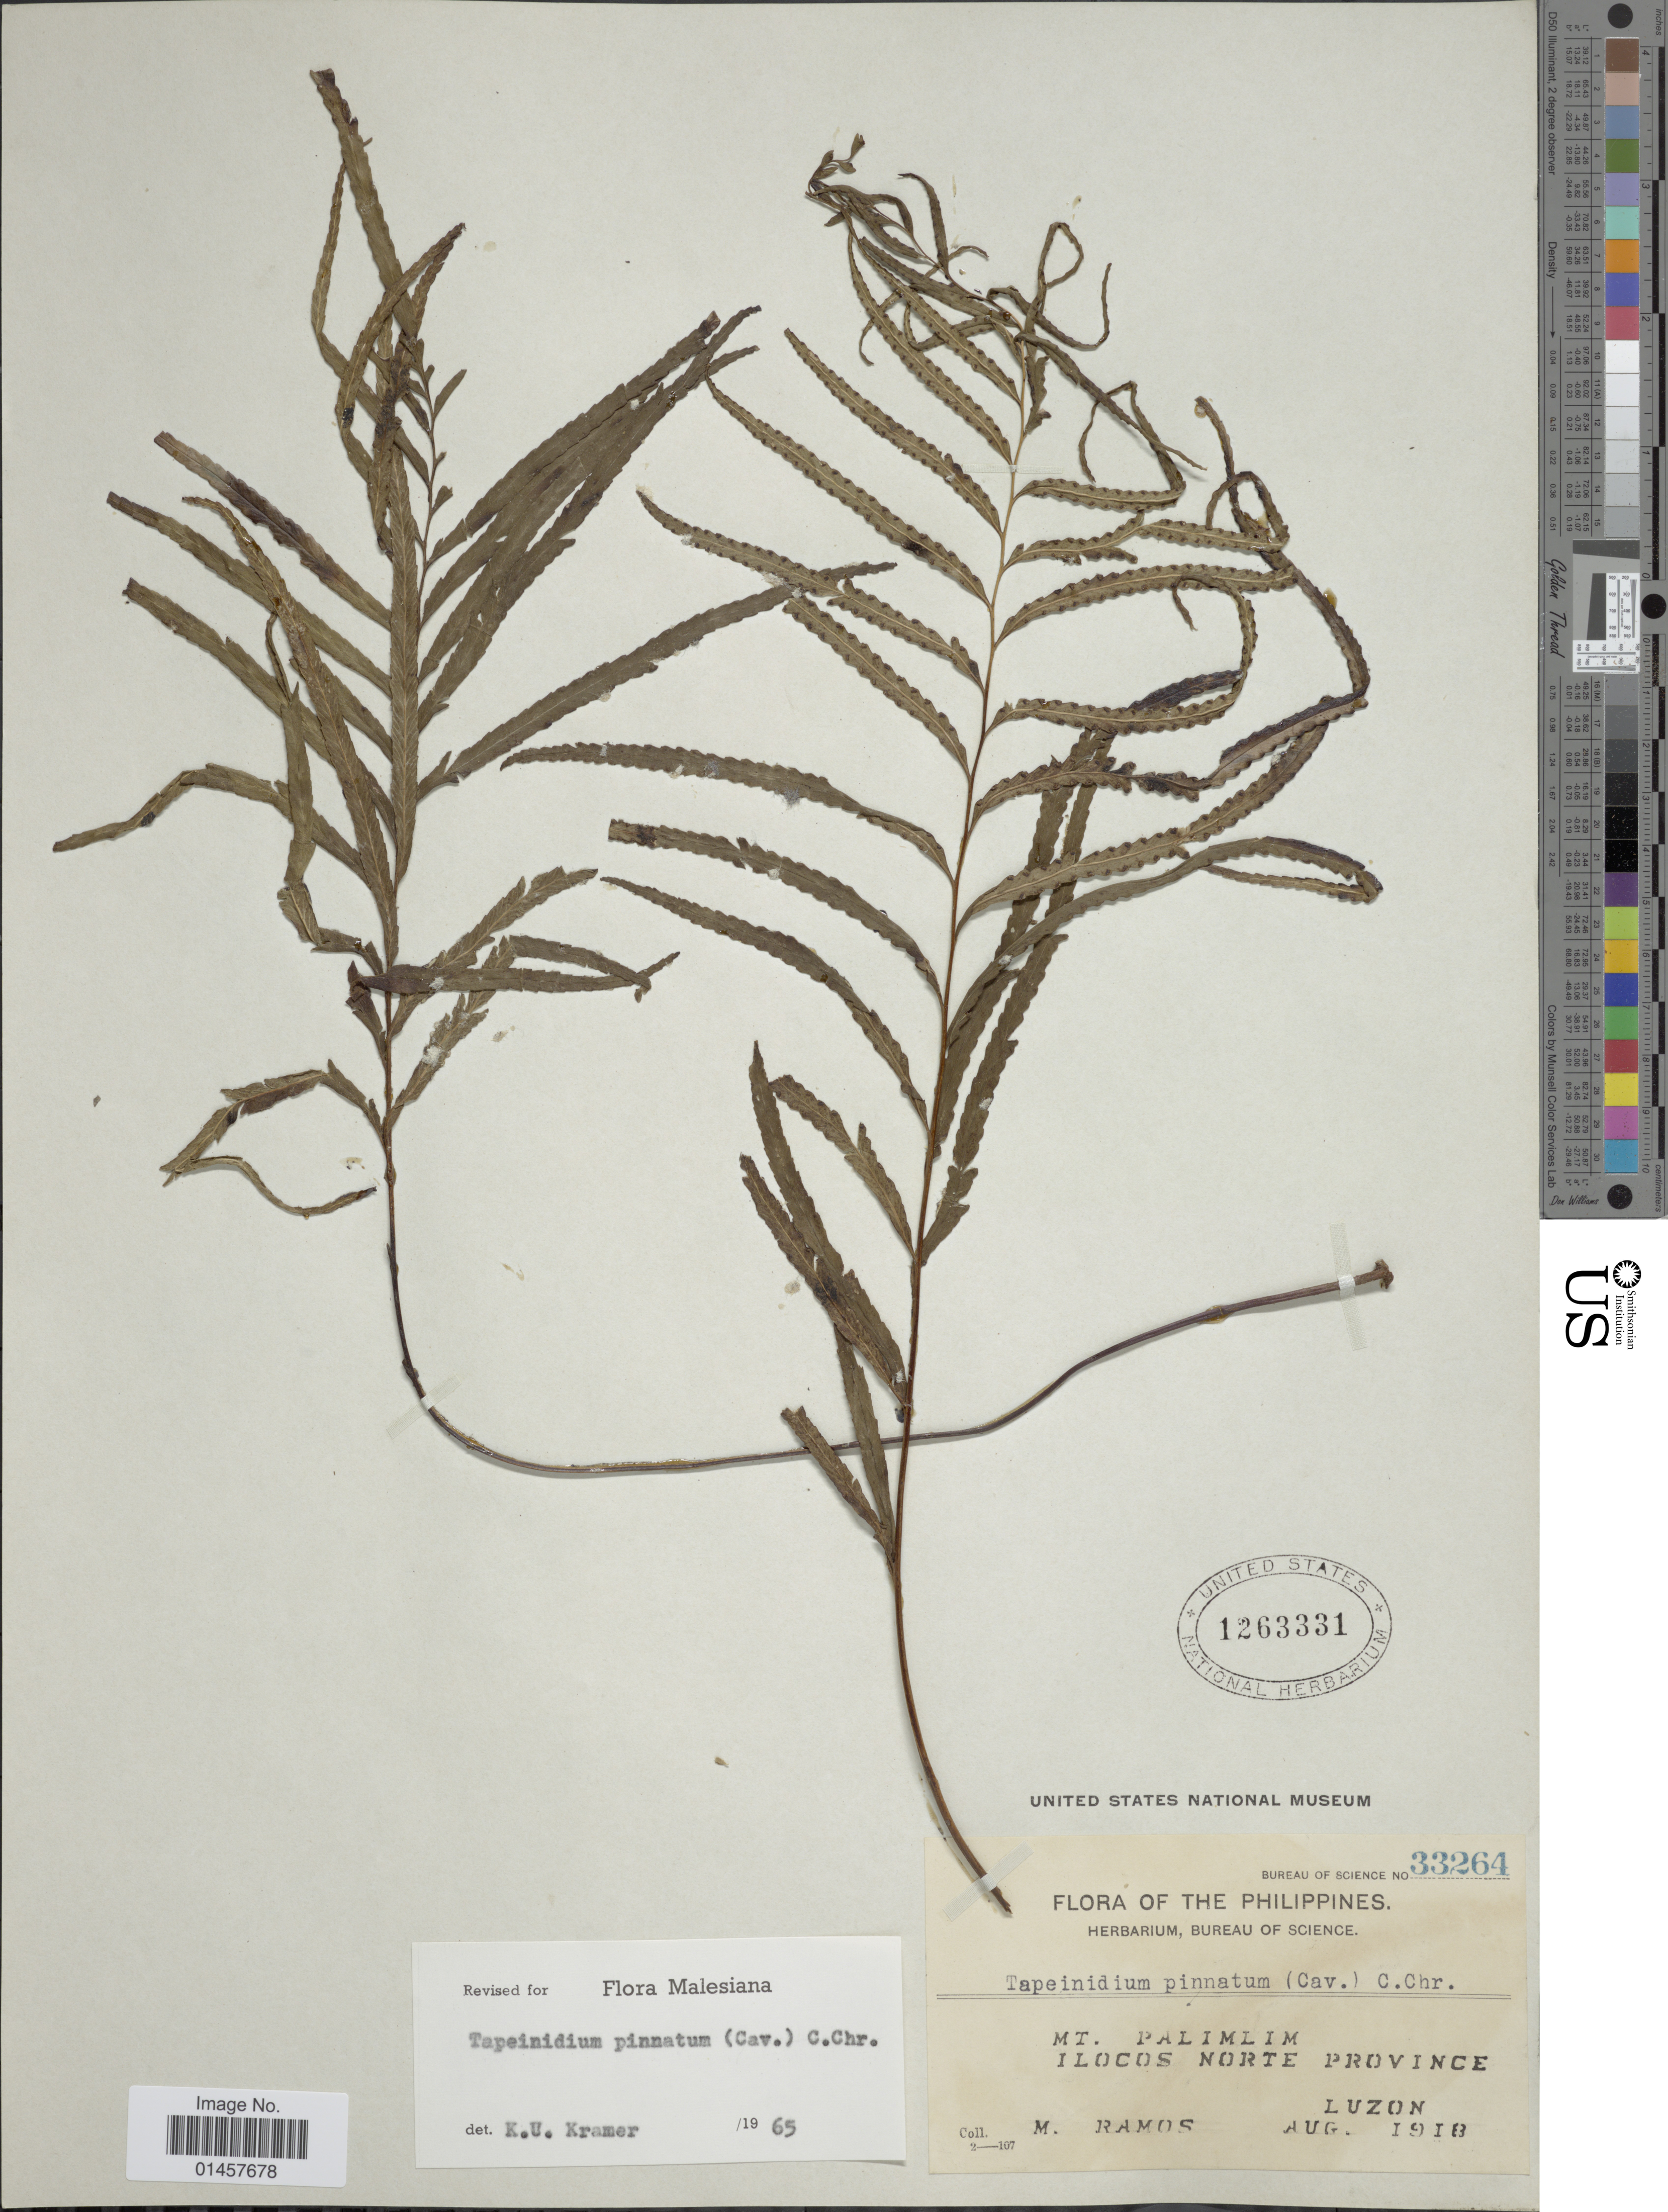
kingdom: Plantae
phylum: Tracheophyta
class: Polypodiopsida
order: Polypodiales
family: Lindsaeaceae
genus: Tapeinidium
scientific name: Tapeinidium pinnatum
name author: (Cav.) C. Chr.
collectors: M. Ramos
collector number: Bureau of Science 33264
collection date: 1918-08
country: Philippines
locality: Mt. Palimlim, Ilocos Norte Province, Luzon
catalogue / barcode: US 1263331